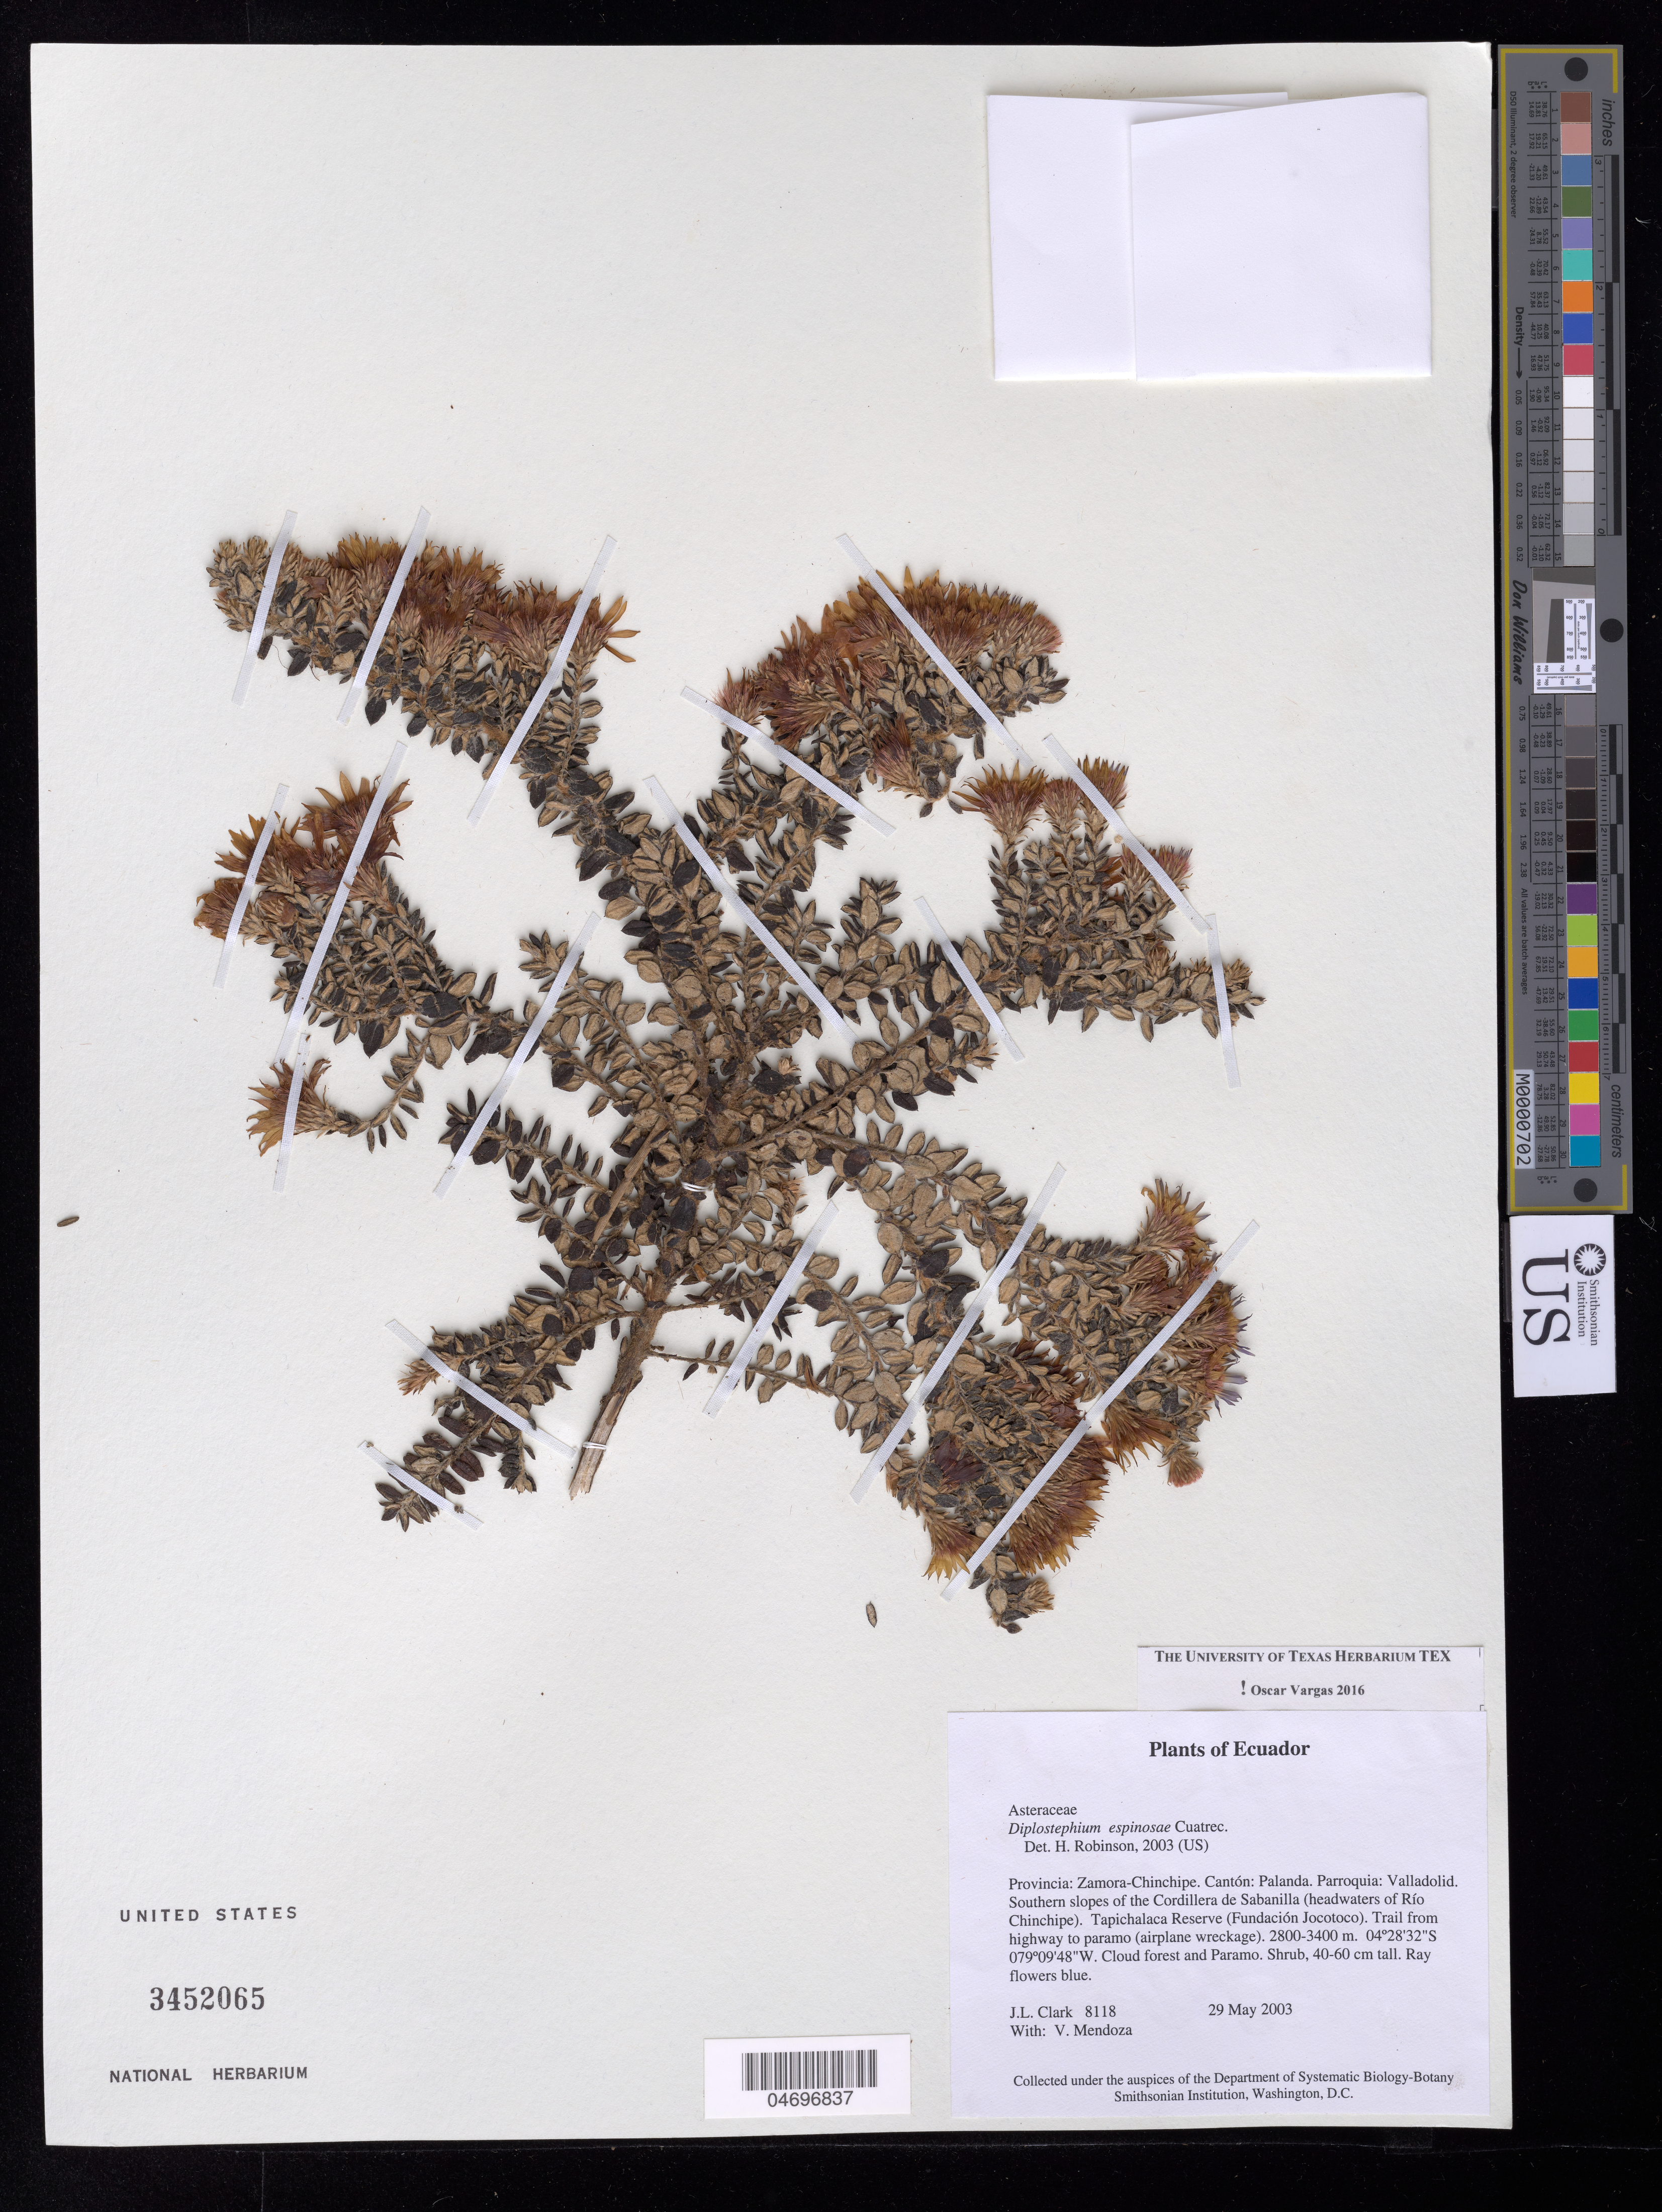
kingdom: Plantae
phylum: Tracheophyta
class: Magnoliopsida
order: Asterales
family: Asteraceae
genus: Diplostephium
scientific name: Diplostephium espinosae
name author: Cuatrec.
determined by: Vargas, Oscar M.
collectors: J. L. Clark & V. Mendoza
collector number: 8118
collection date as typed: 29 May 2003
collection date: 2003-05-29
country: Ecuador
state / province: Zamora-Chinchipe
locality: Palanda. Parroquia: Valladolid. Southern slopes of the Cordillera de Sabanilla (headwaters of Río Chinchipe). Tapichalaca Reserve (Fundación Jocotoco). Trail from highway to paramo (airplane wreckage).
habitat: Cloud forest and paramo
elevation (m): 2800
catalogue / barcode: US 3452065